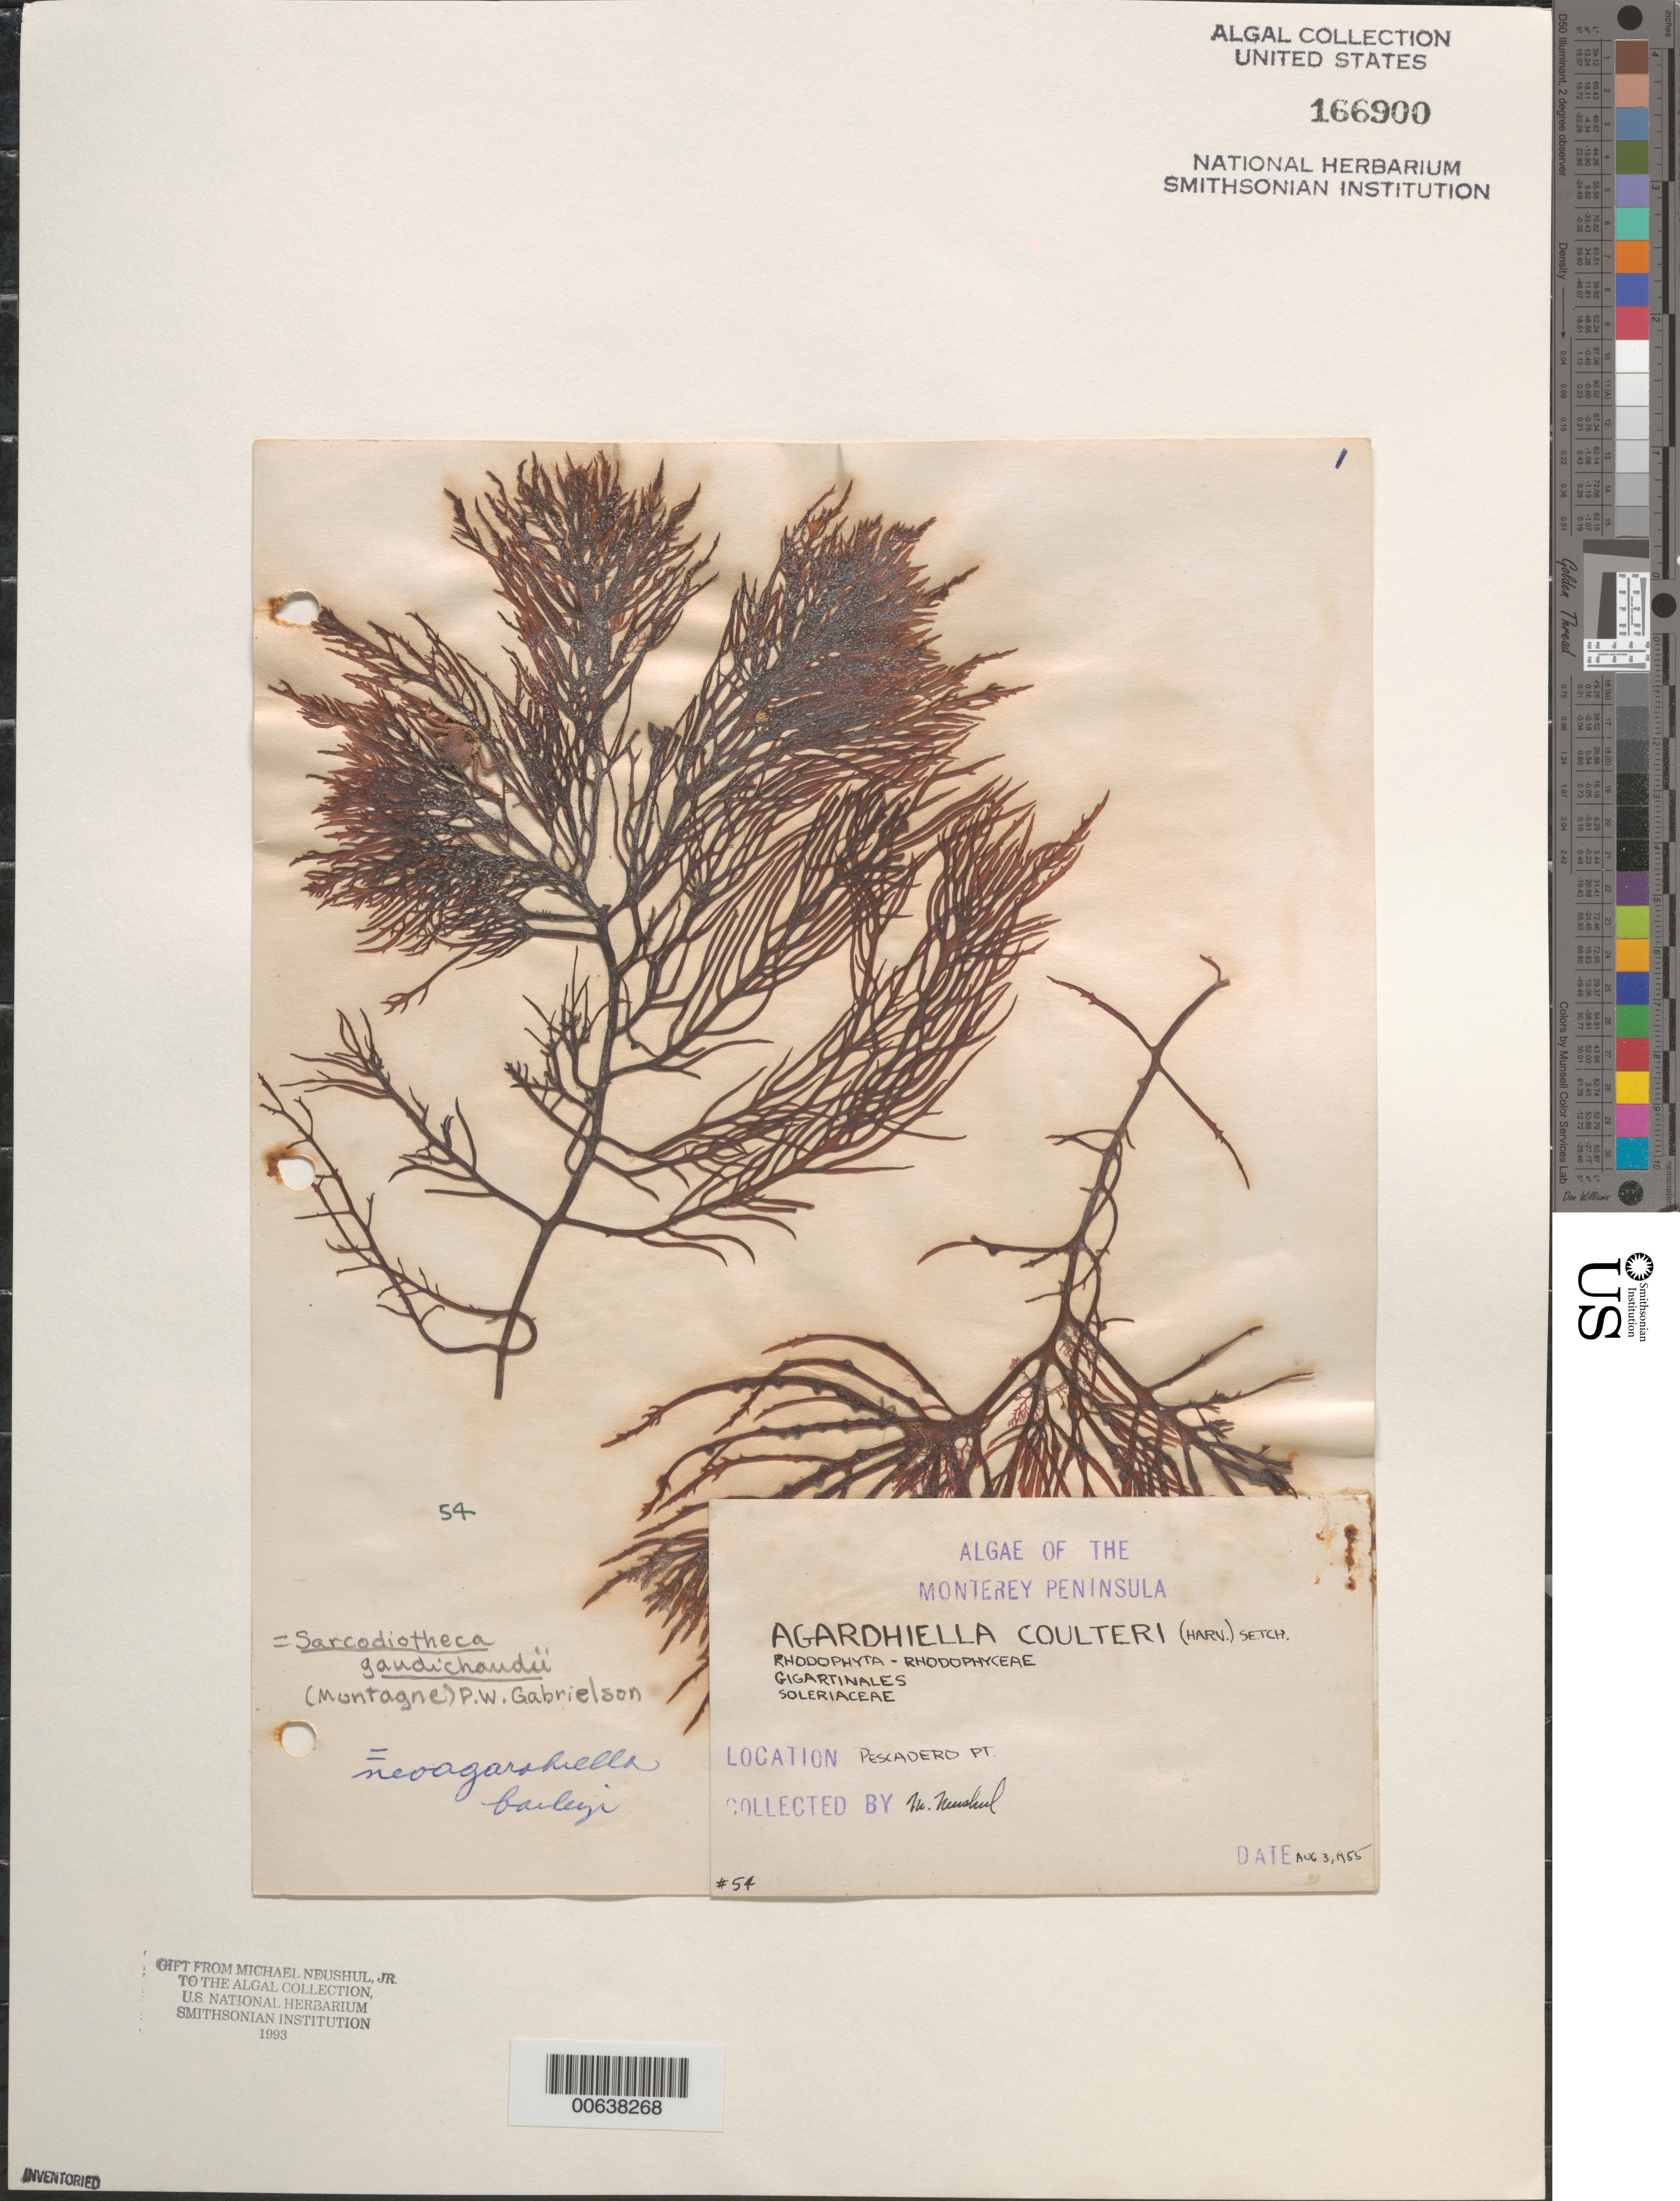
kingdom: Plantae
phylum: Rhodophyta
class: Florideophyceae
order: Gigartinales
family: Solieriaceae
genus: Sarcodiotheca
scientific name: Sarcodiotheca gaudichaudii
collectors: M. Neushul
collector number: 54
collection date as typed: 03 Aug 1955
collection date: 1955-08-03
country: United States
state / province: California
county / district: Monterey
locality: Pescadero Point, Monterey Peninsula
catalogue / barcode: US 166900